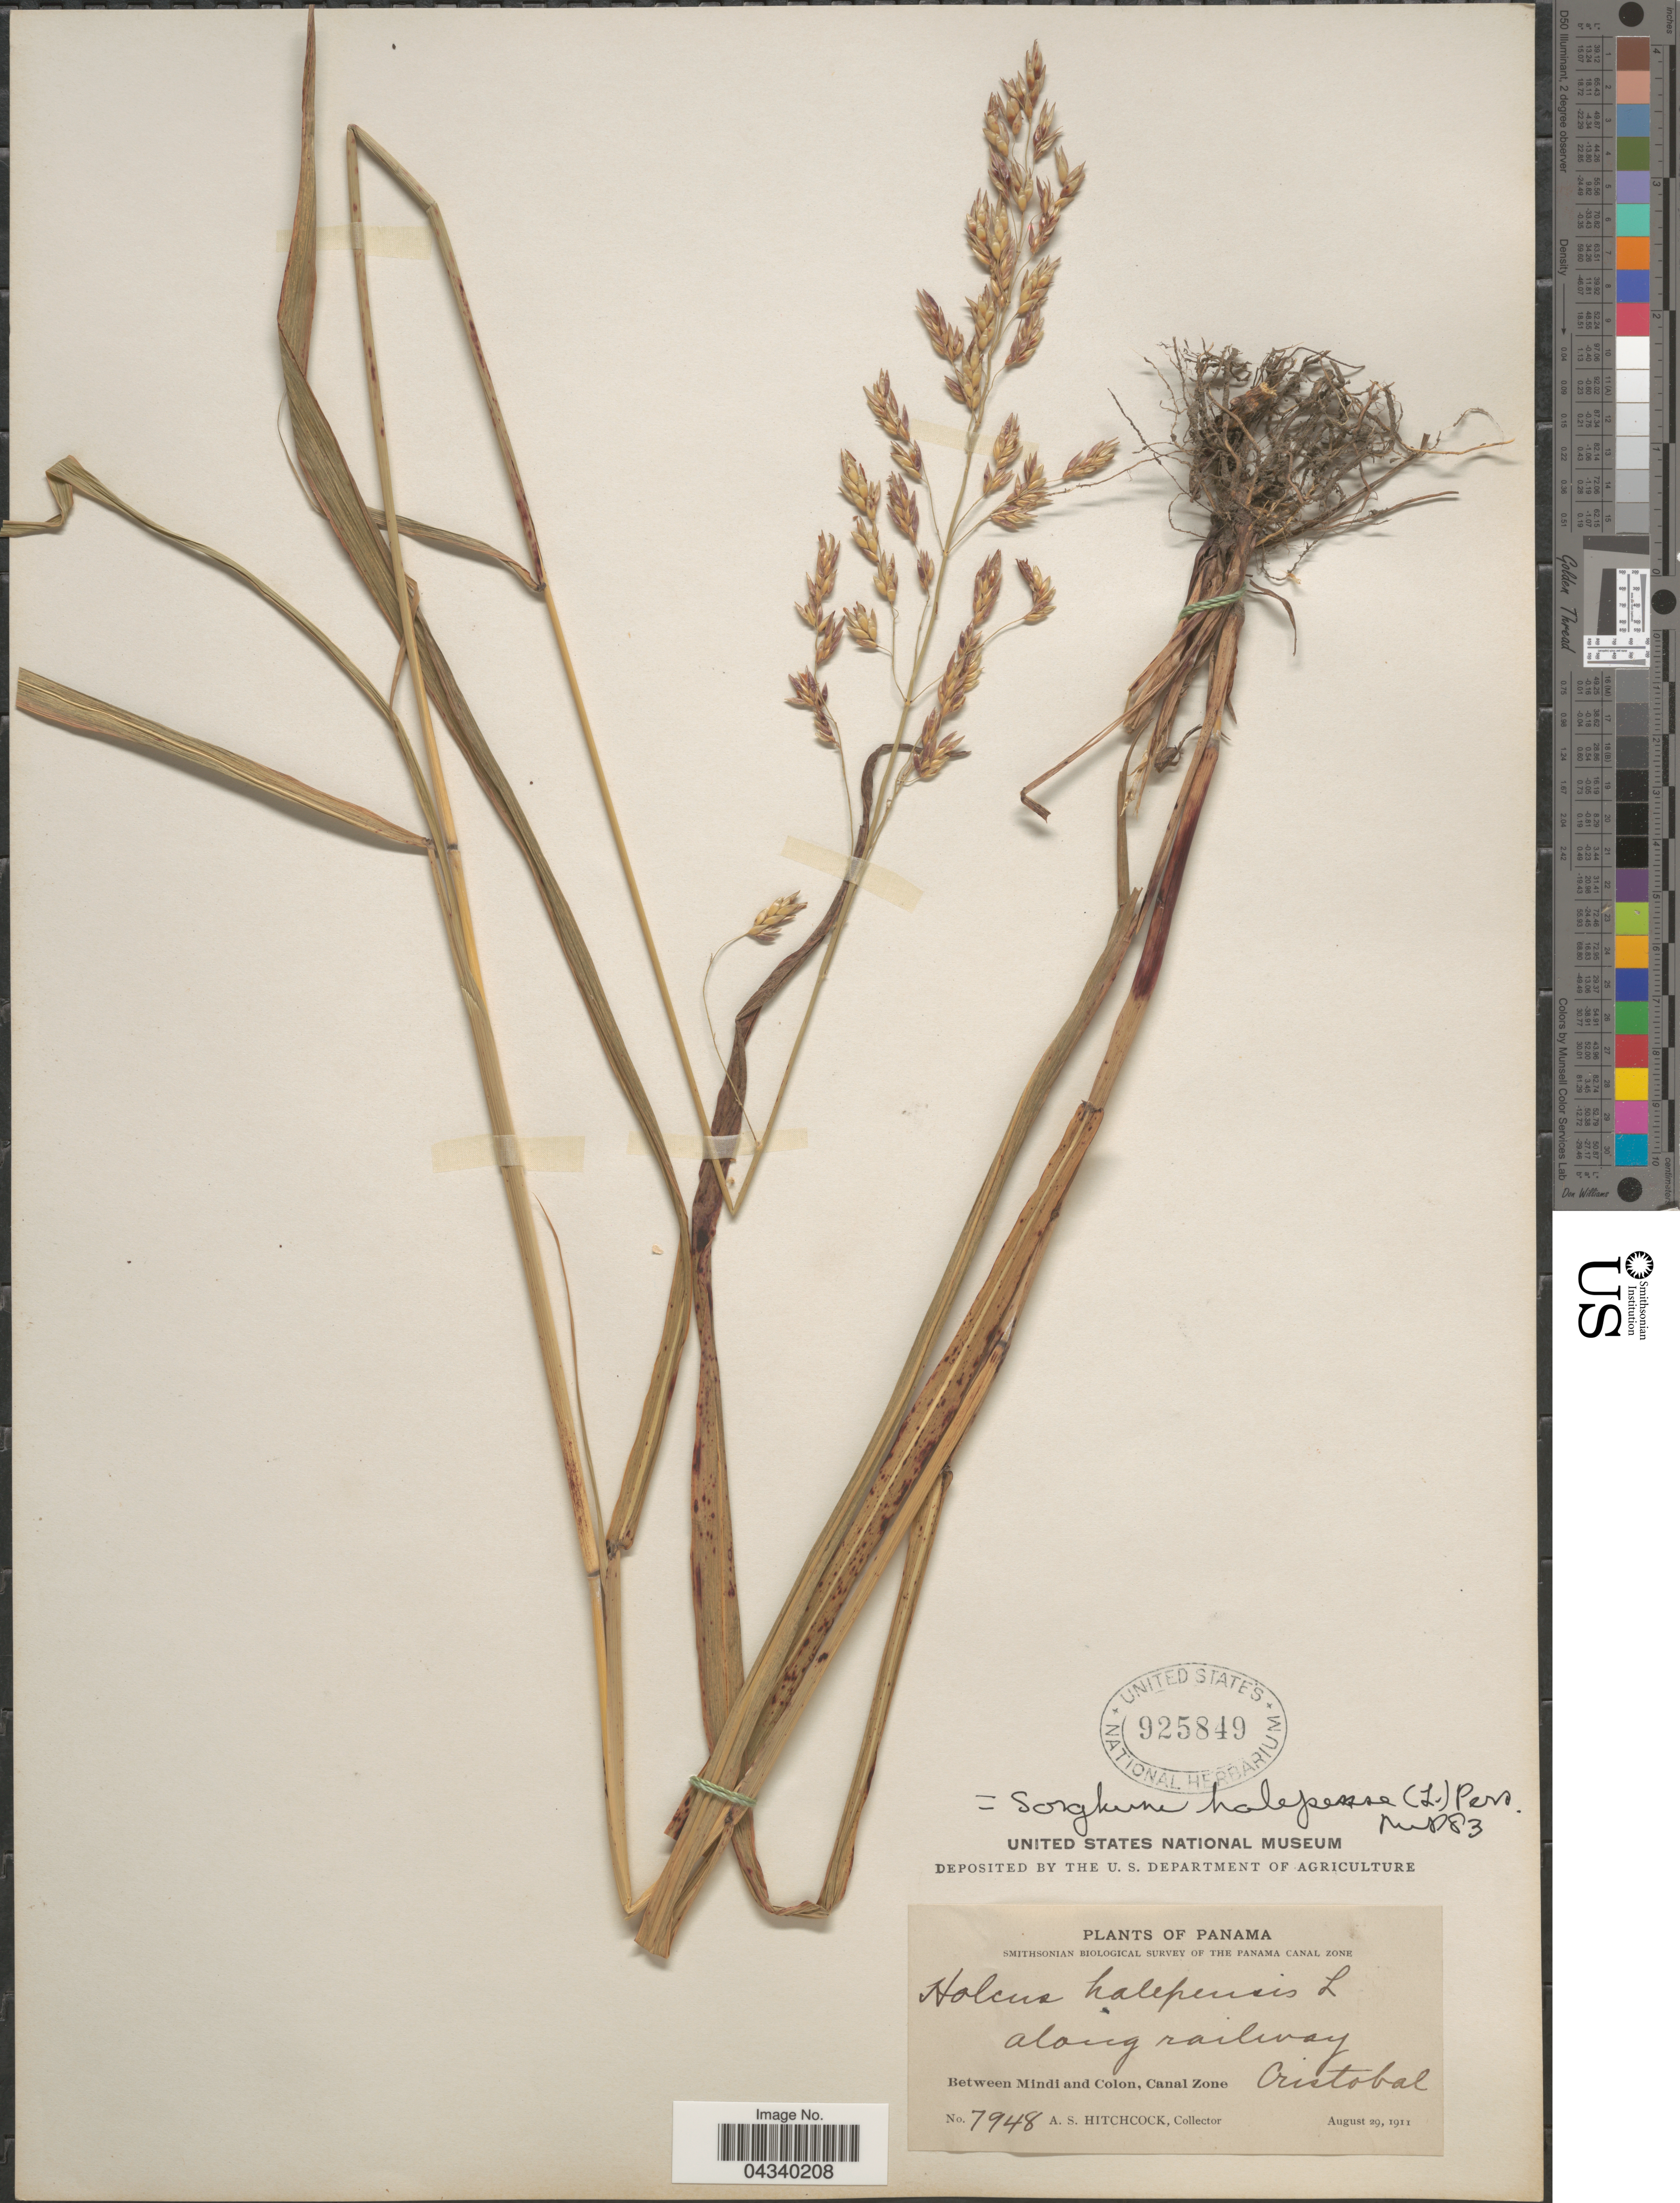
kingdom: Plantae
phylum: Tracheophyta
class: Liliopsida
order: Poales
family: Poaceae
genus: Sorghum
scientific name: Sorghum halepense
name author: (L.) Pers.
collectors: A. S. Hitchcock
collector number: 7948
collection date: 1911-08-29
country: Panama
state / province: Colón / Panamá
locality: Smithsonian Biological Survey of the Panama Canal Zone. Along railway Cristobal. Between Mindi and Colon, Canal Zone.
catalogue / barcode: US 925849